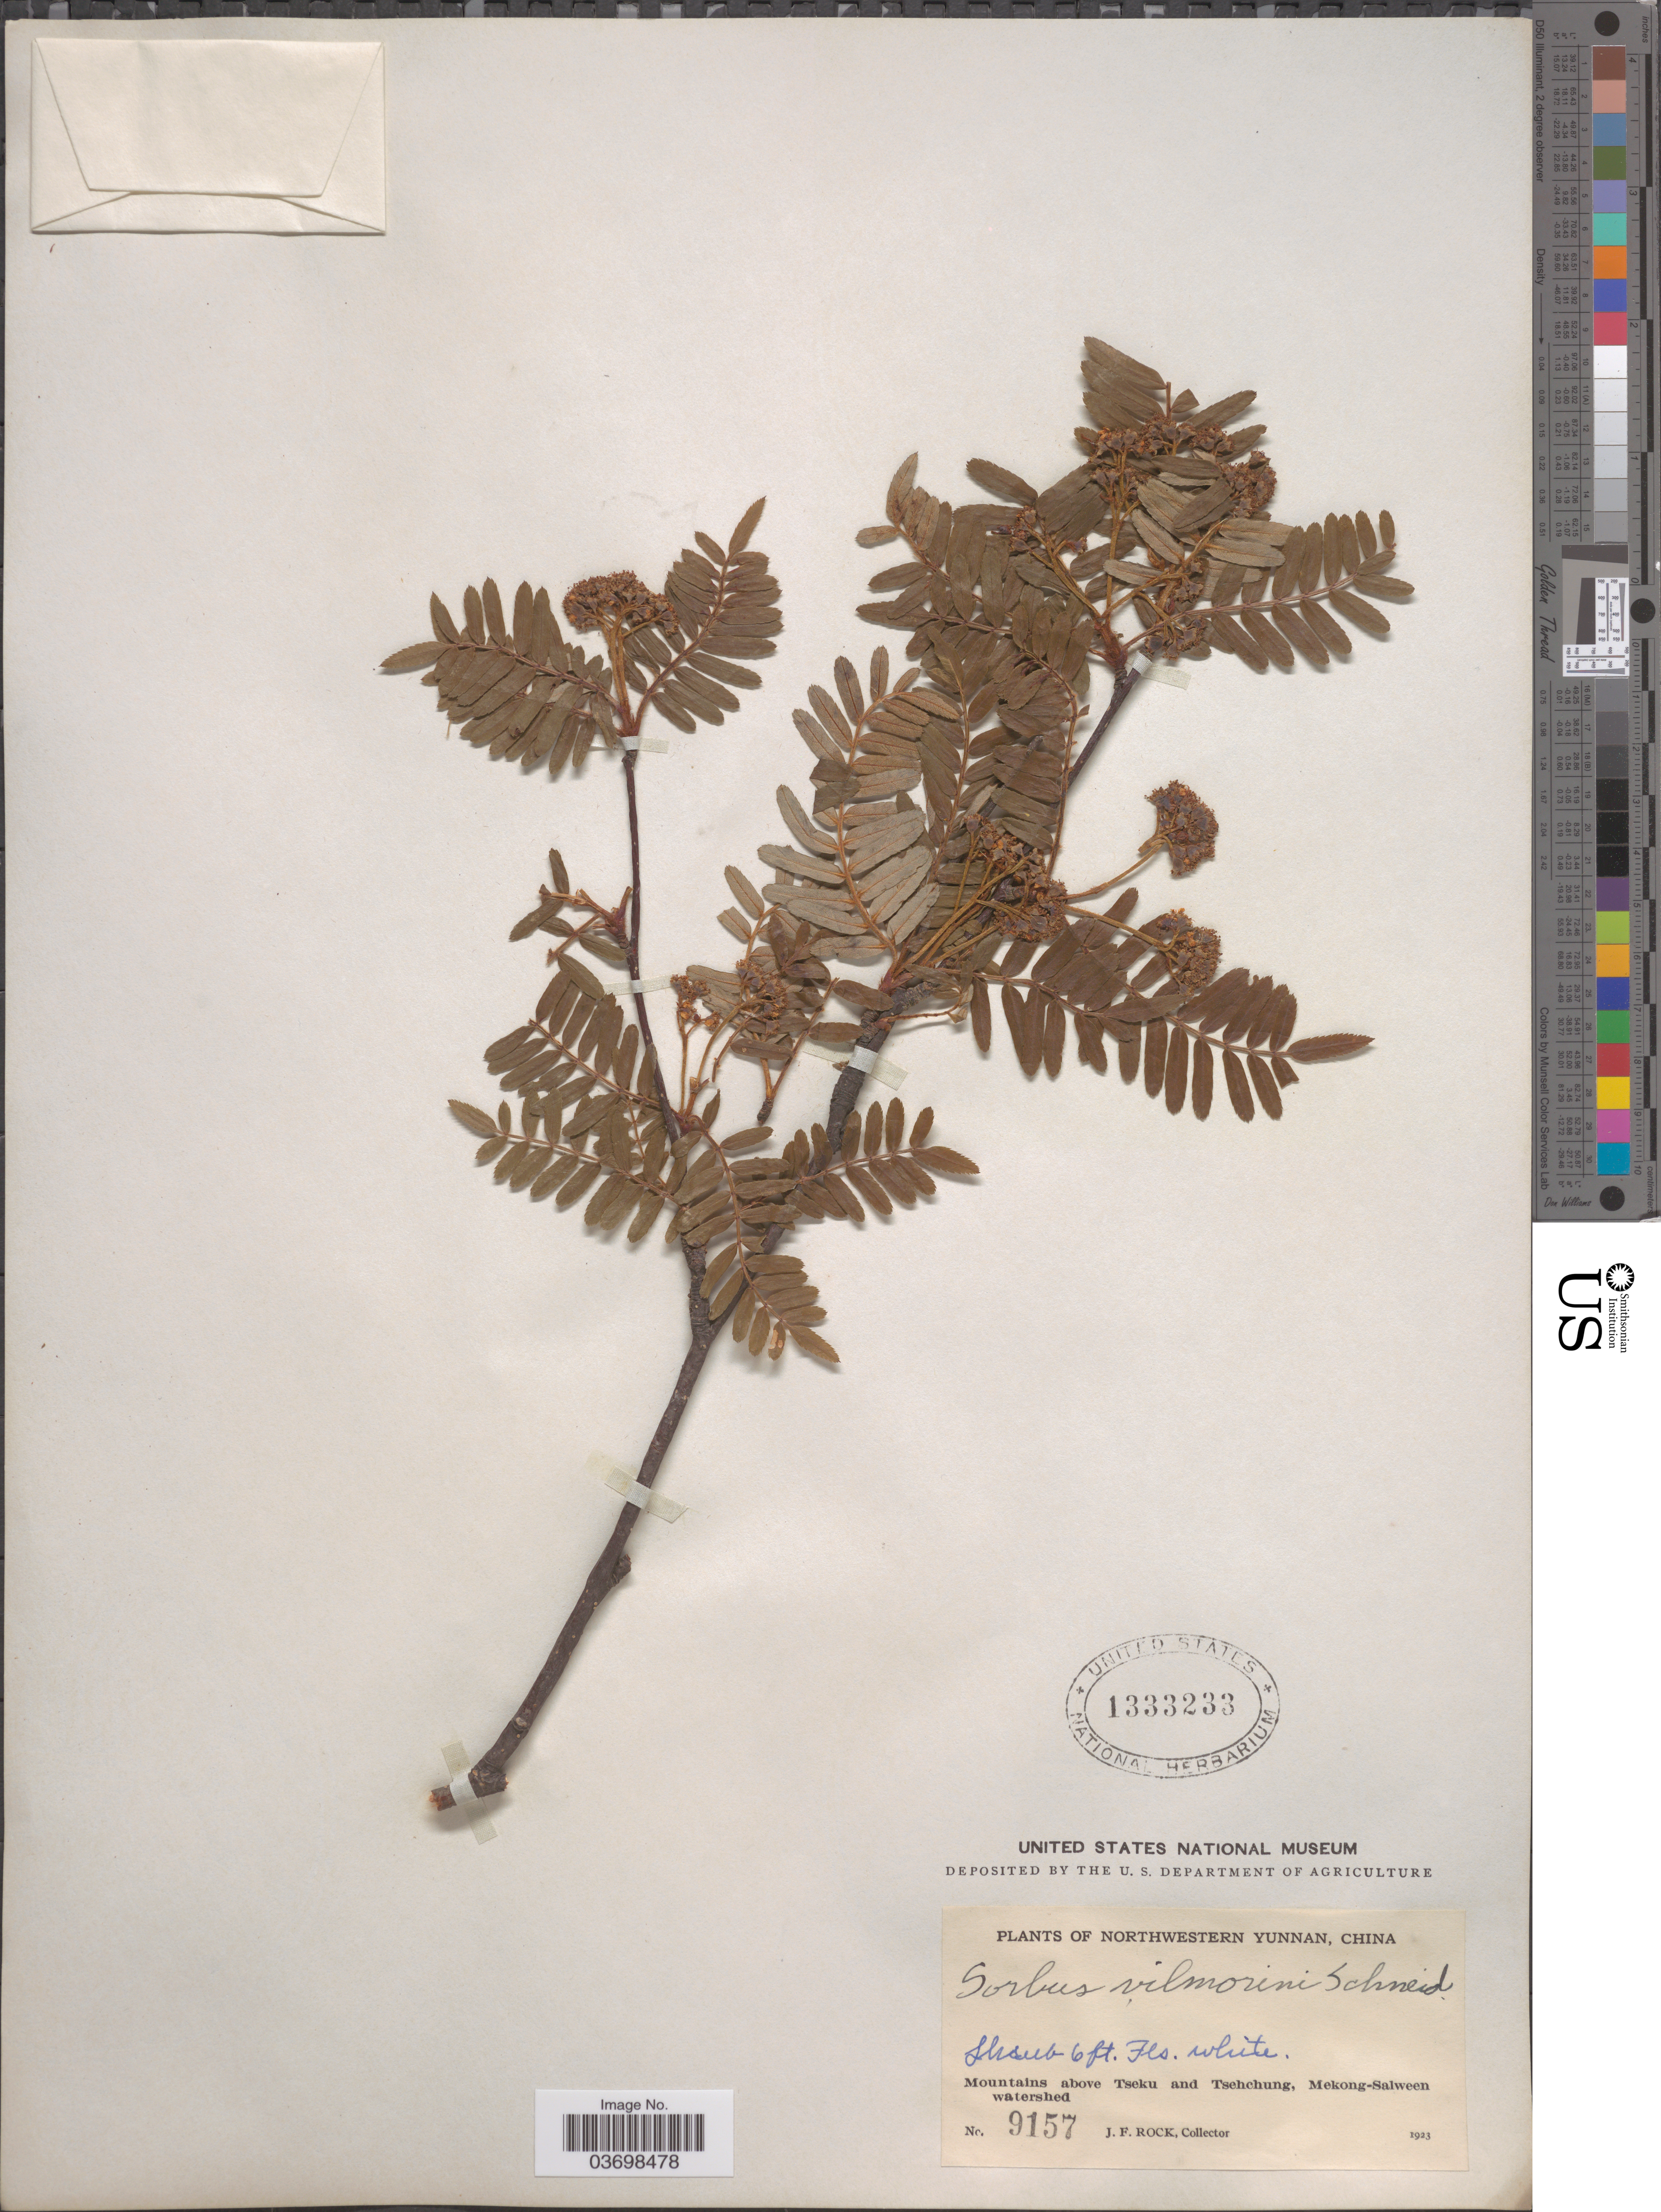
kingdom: Plantae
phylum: Tracheophyta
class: Magnoliopsida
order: Rosales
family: Rosaceae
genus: Sorbus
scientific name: Sorbus vilmorini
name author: C.K. Schneid.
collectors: J. Rock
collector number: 9157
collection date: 1923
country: China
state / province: Yunnan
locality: Northwestern Yunnan. Mountains above Tseku and Tsehchung, Mekong-Salween watershed.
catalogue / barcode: US 1333233